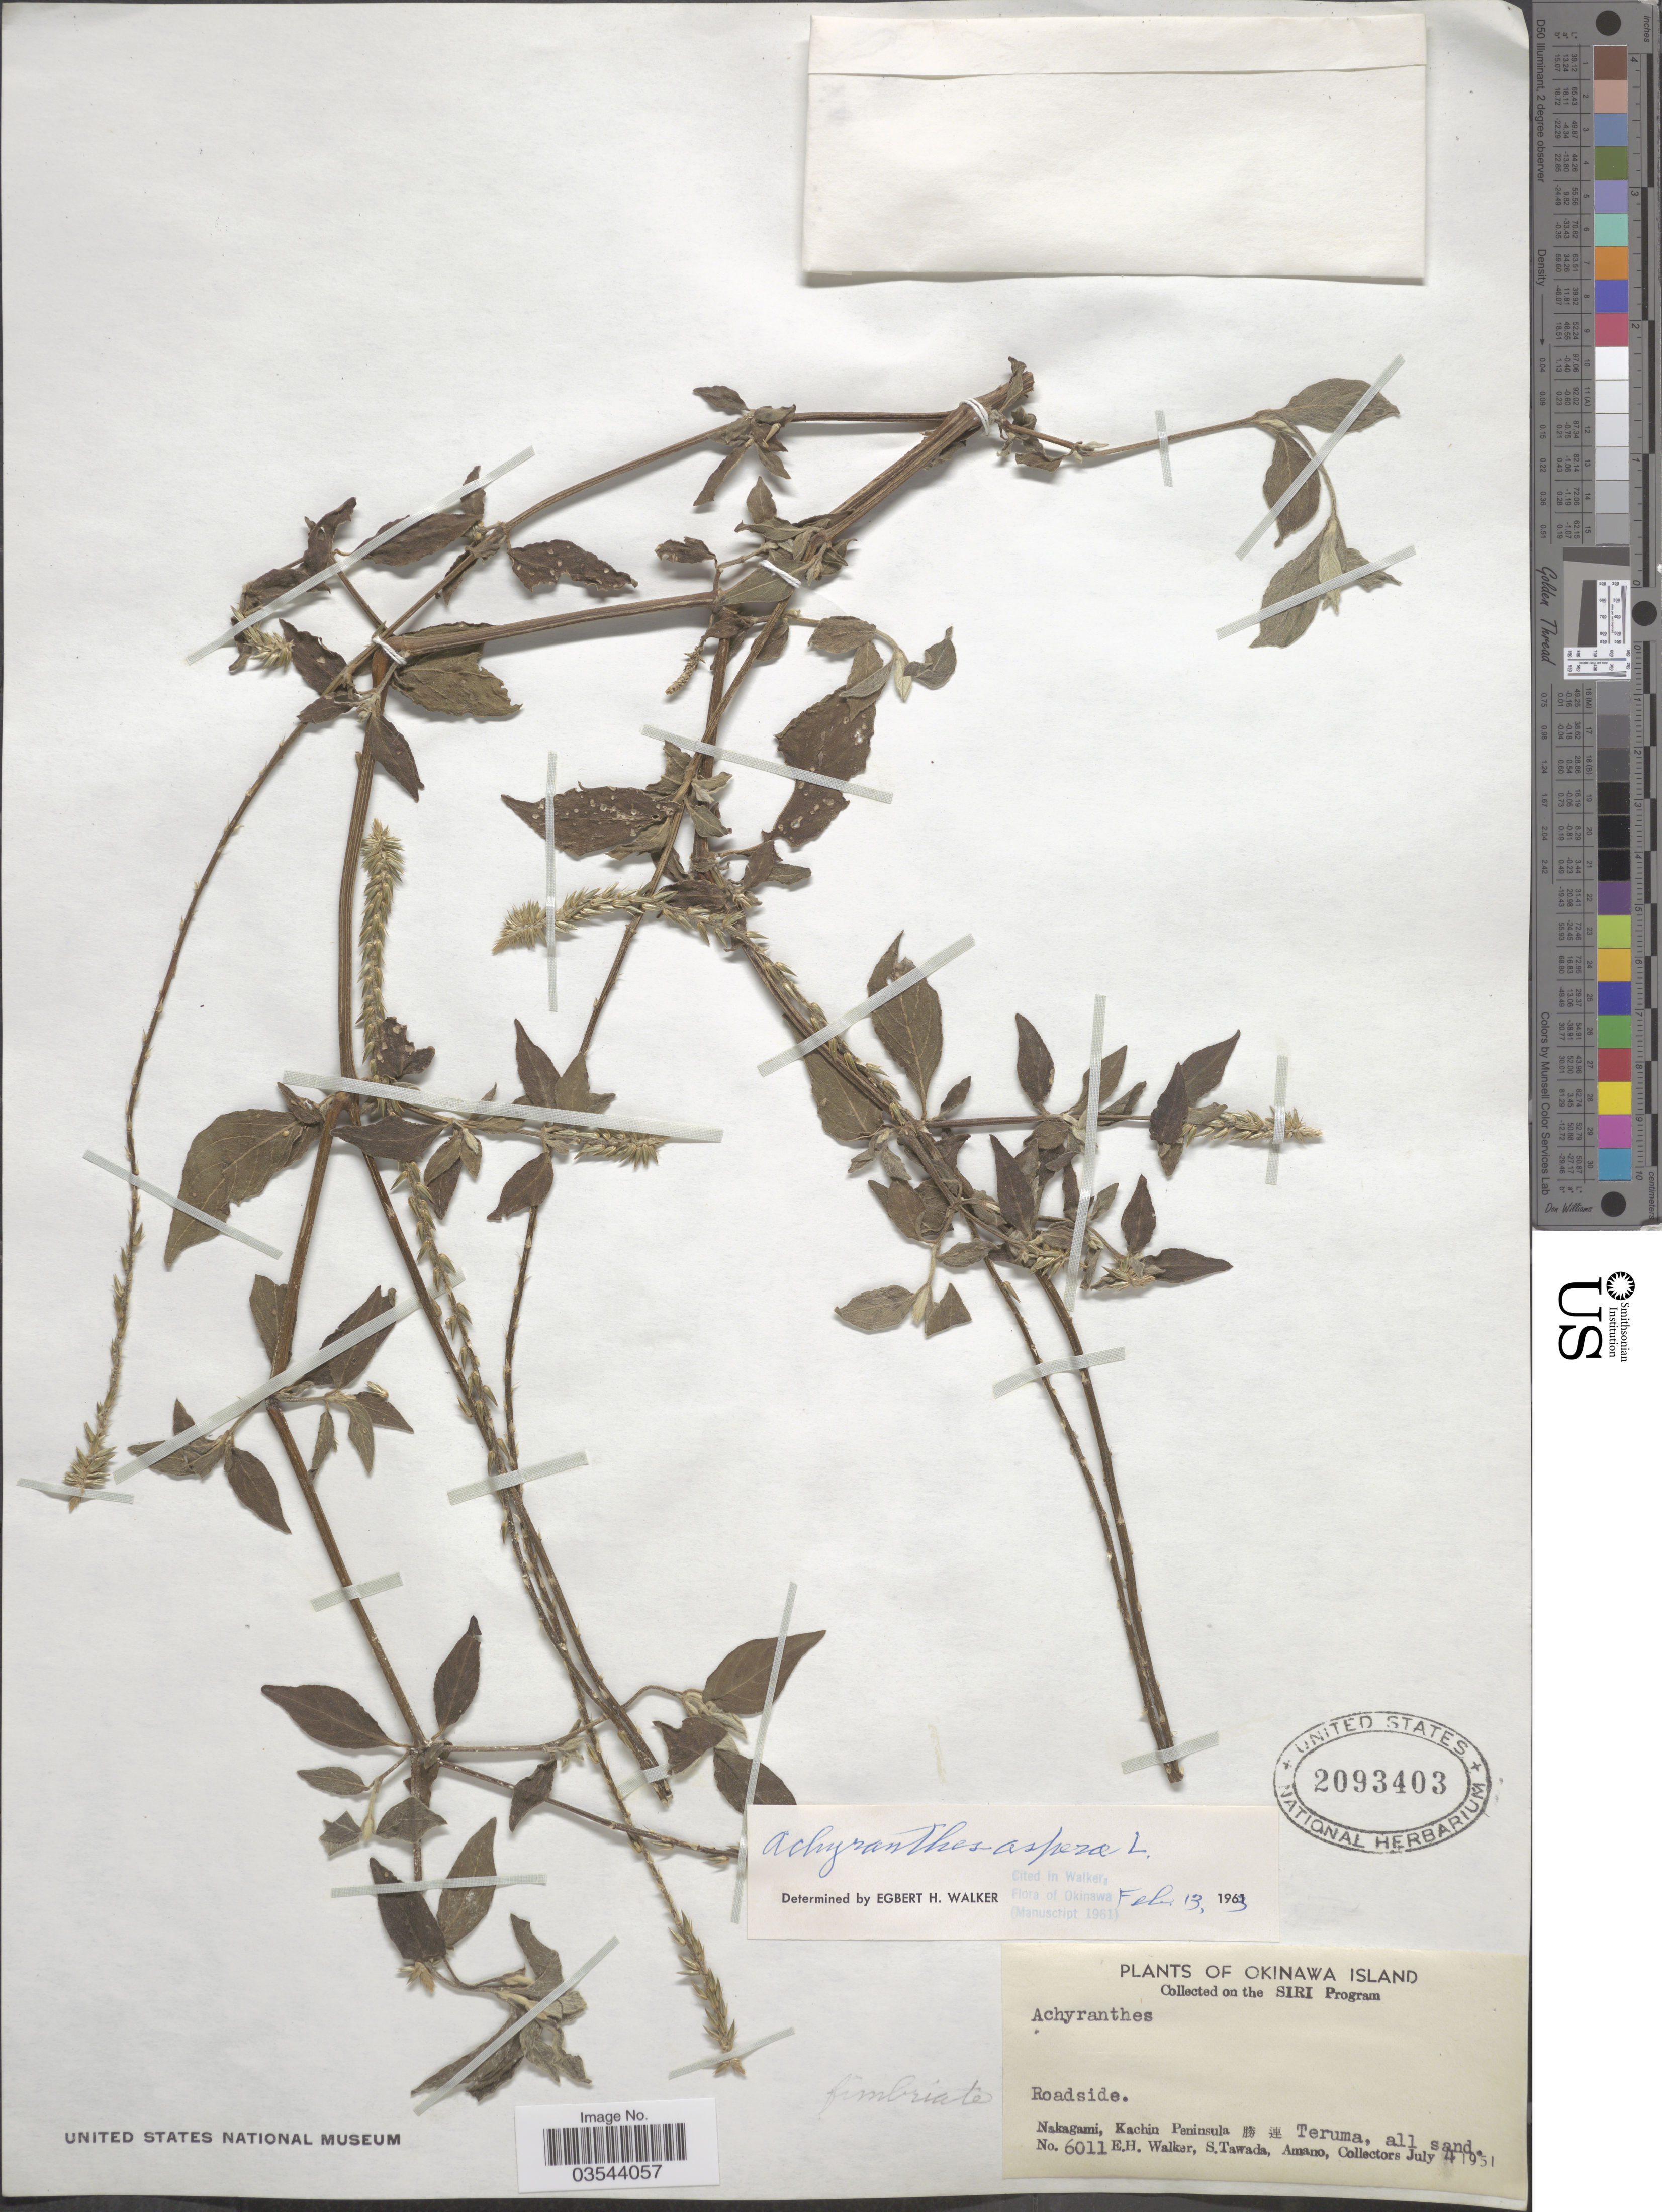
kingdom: Plantae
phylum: Tracheophyta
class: Magnoliopsida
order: Caryophyllales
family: Amaranthaceae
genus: Achyranthes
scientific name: Achyranthes aspera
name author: L.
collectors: E. H. Walker, S. Tawada & Amano, --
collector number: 6011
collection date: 1951-07-04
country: Japan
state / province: Okinawa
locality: Okinawa Island. Nakagami, Kachin Peninsula Teruma.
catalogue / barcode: US 2093403